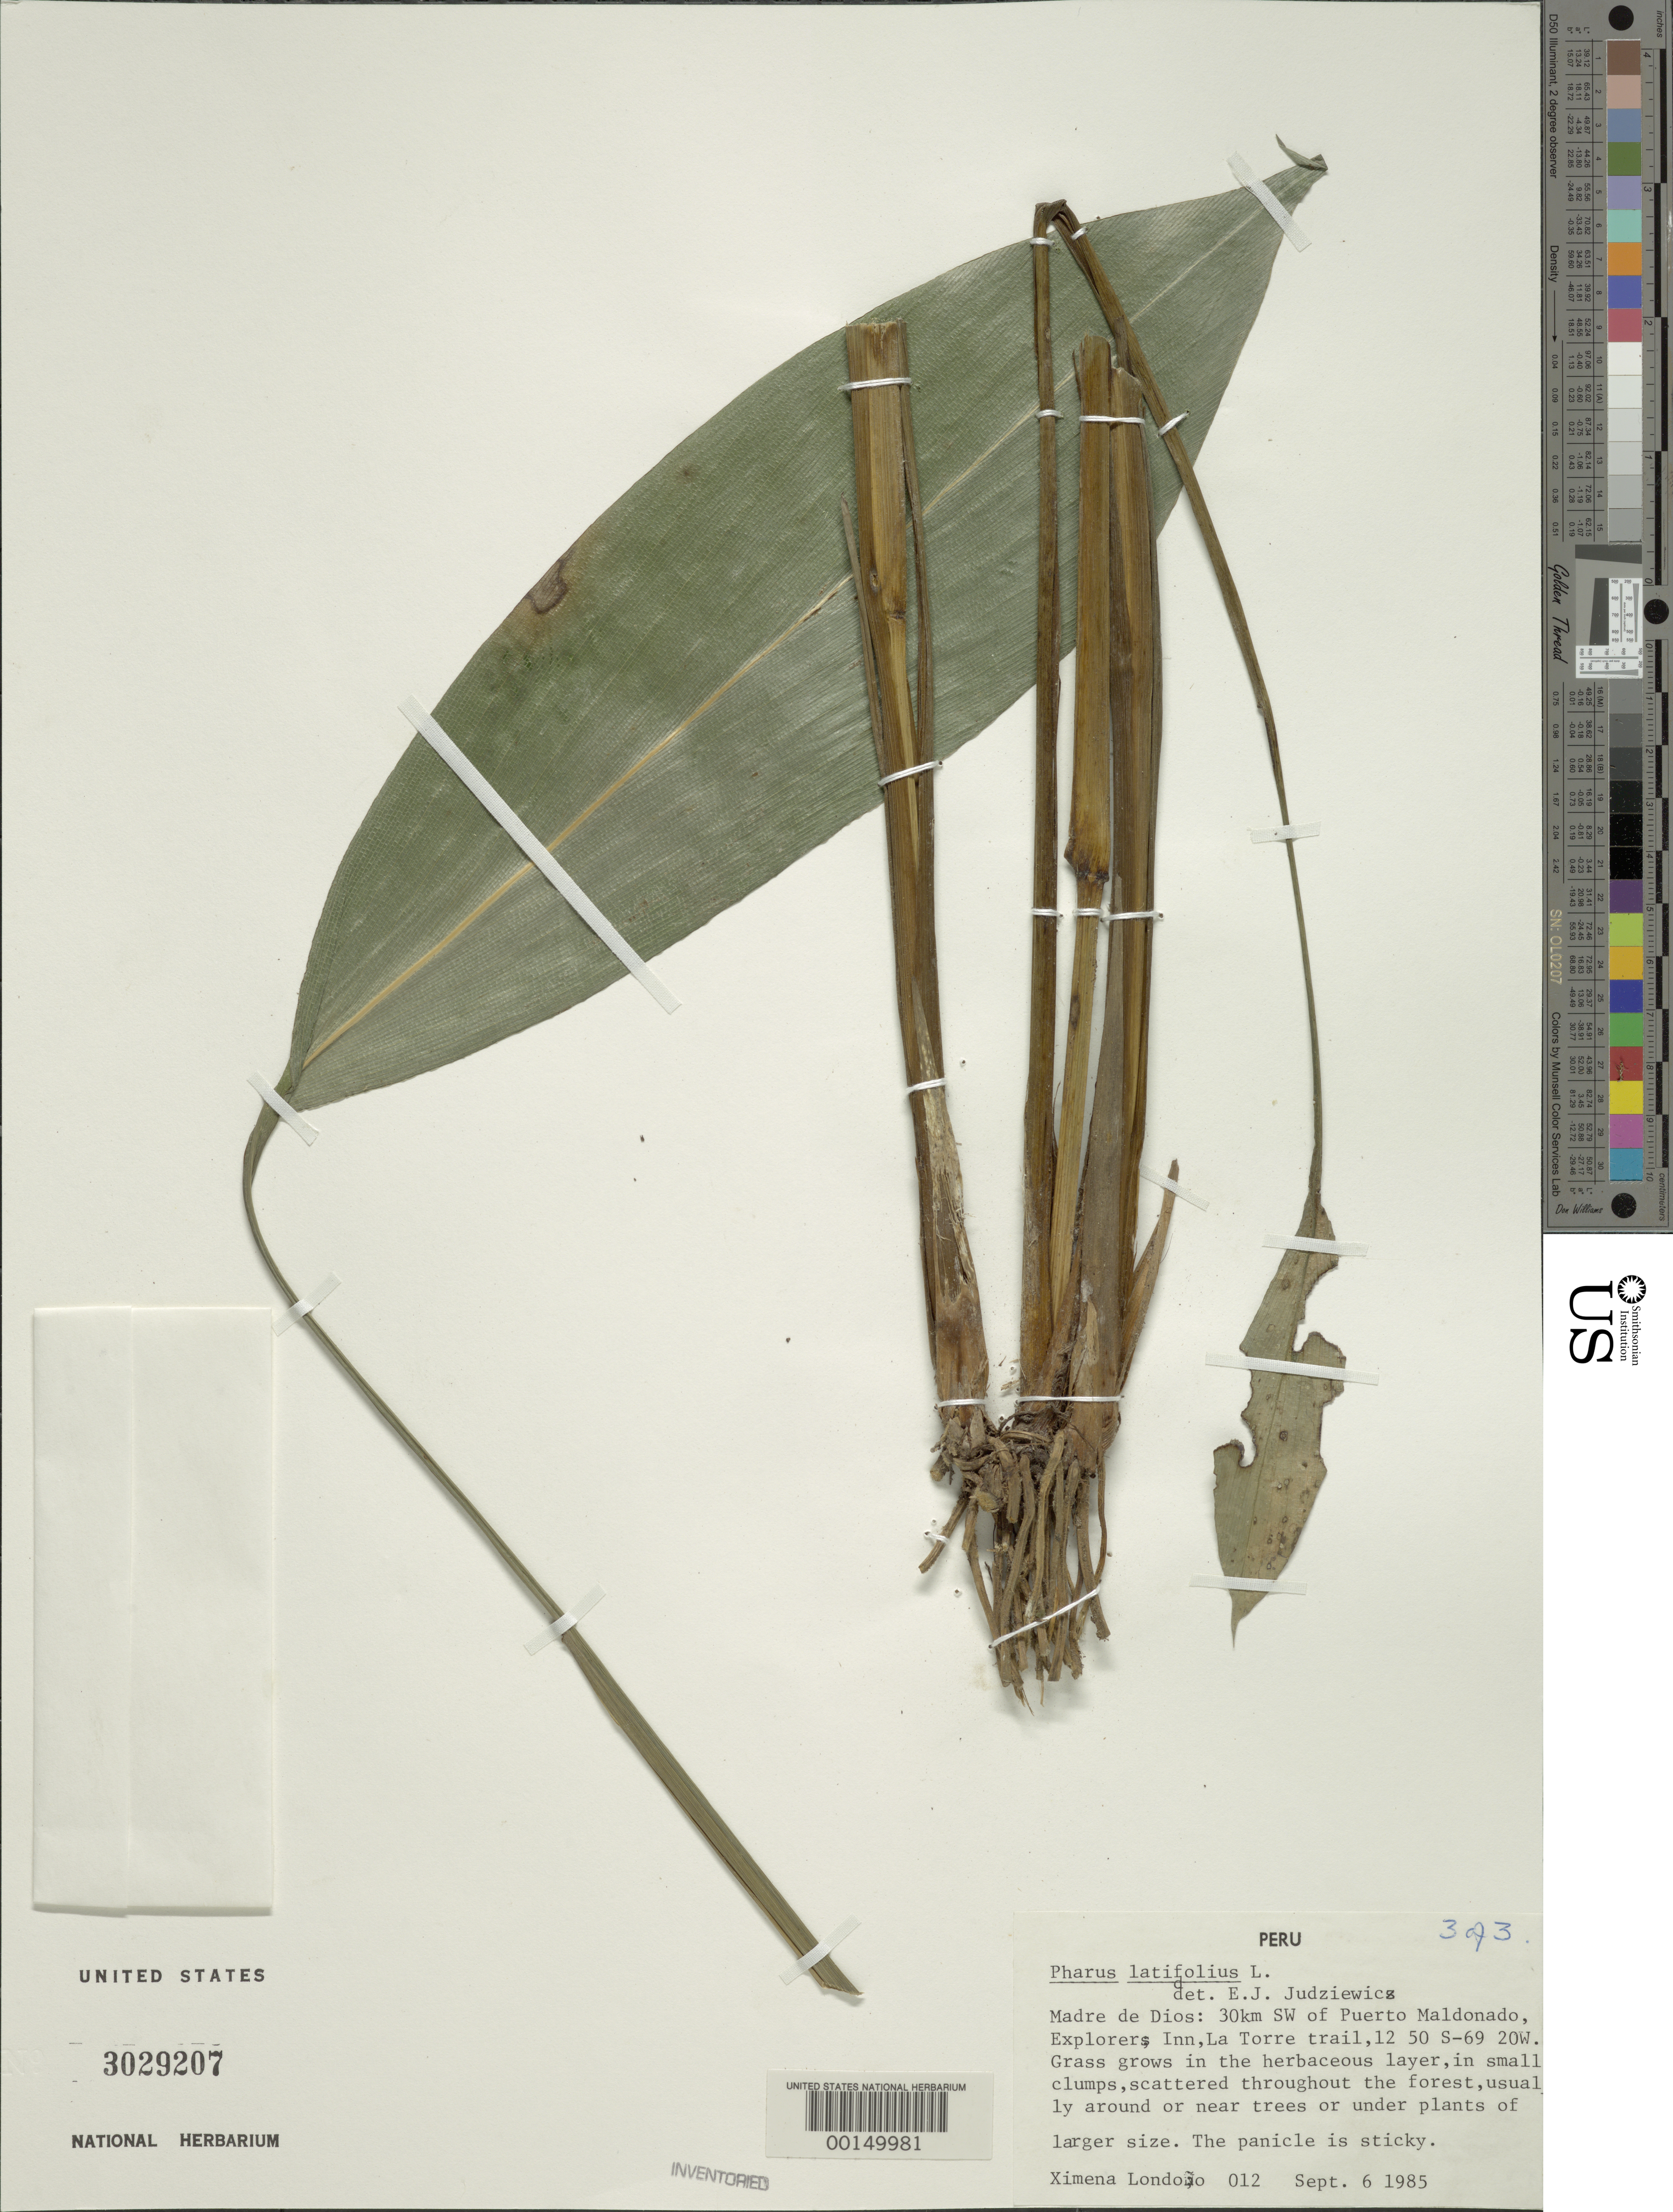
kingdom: Plantae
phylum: Tracheophyta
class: Liliopsida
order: Poales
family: Poaceae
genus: Pharus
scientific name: Pharus latifolius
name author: L.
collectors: X. Londoño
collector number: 85-012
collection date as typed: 06 Sep 1985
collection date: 1985-09-06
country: Peru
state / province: Madre de Dios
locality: Puerto maldonado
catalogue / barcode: US 3029207